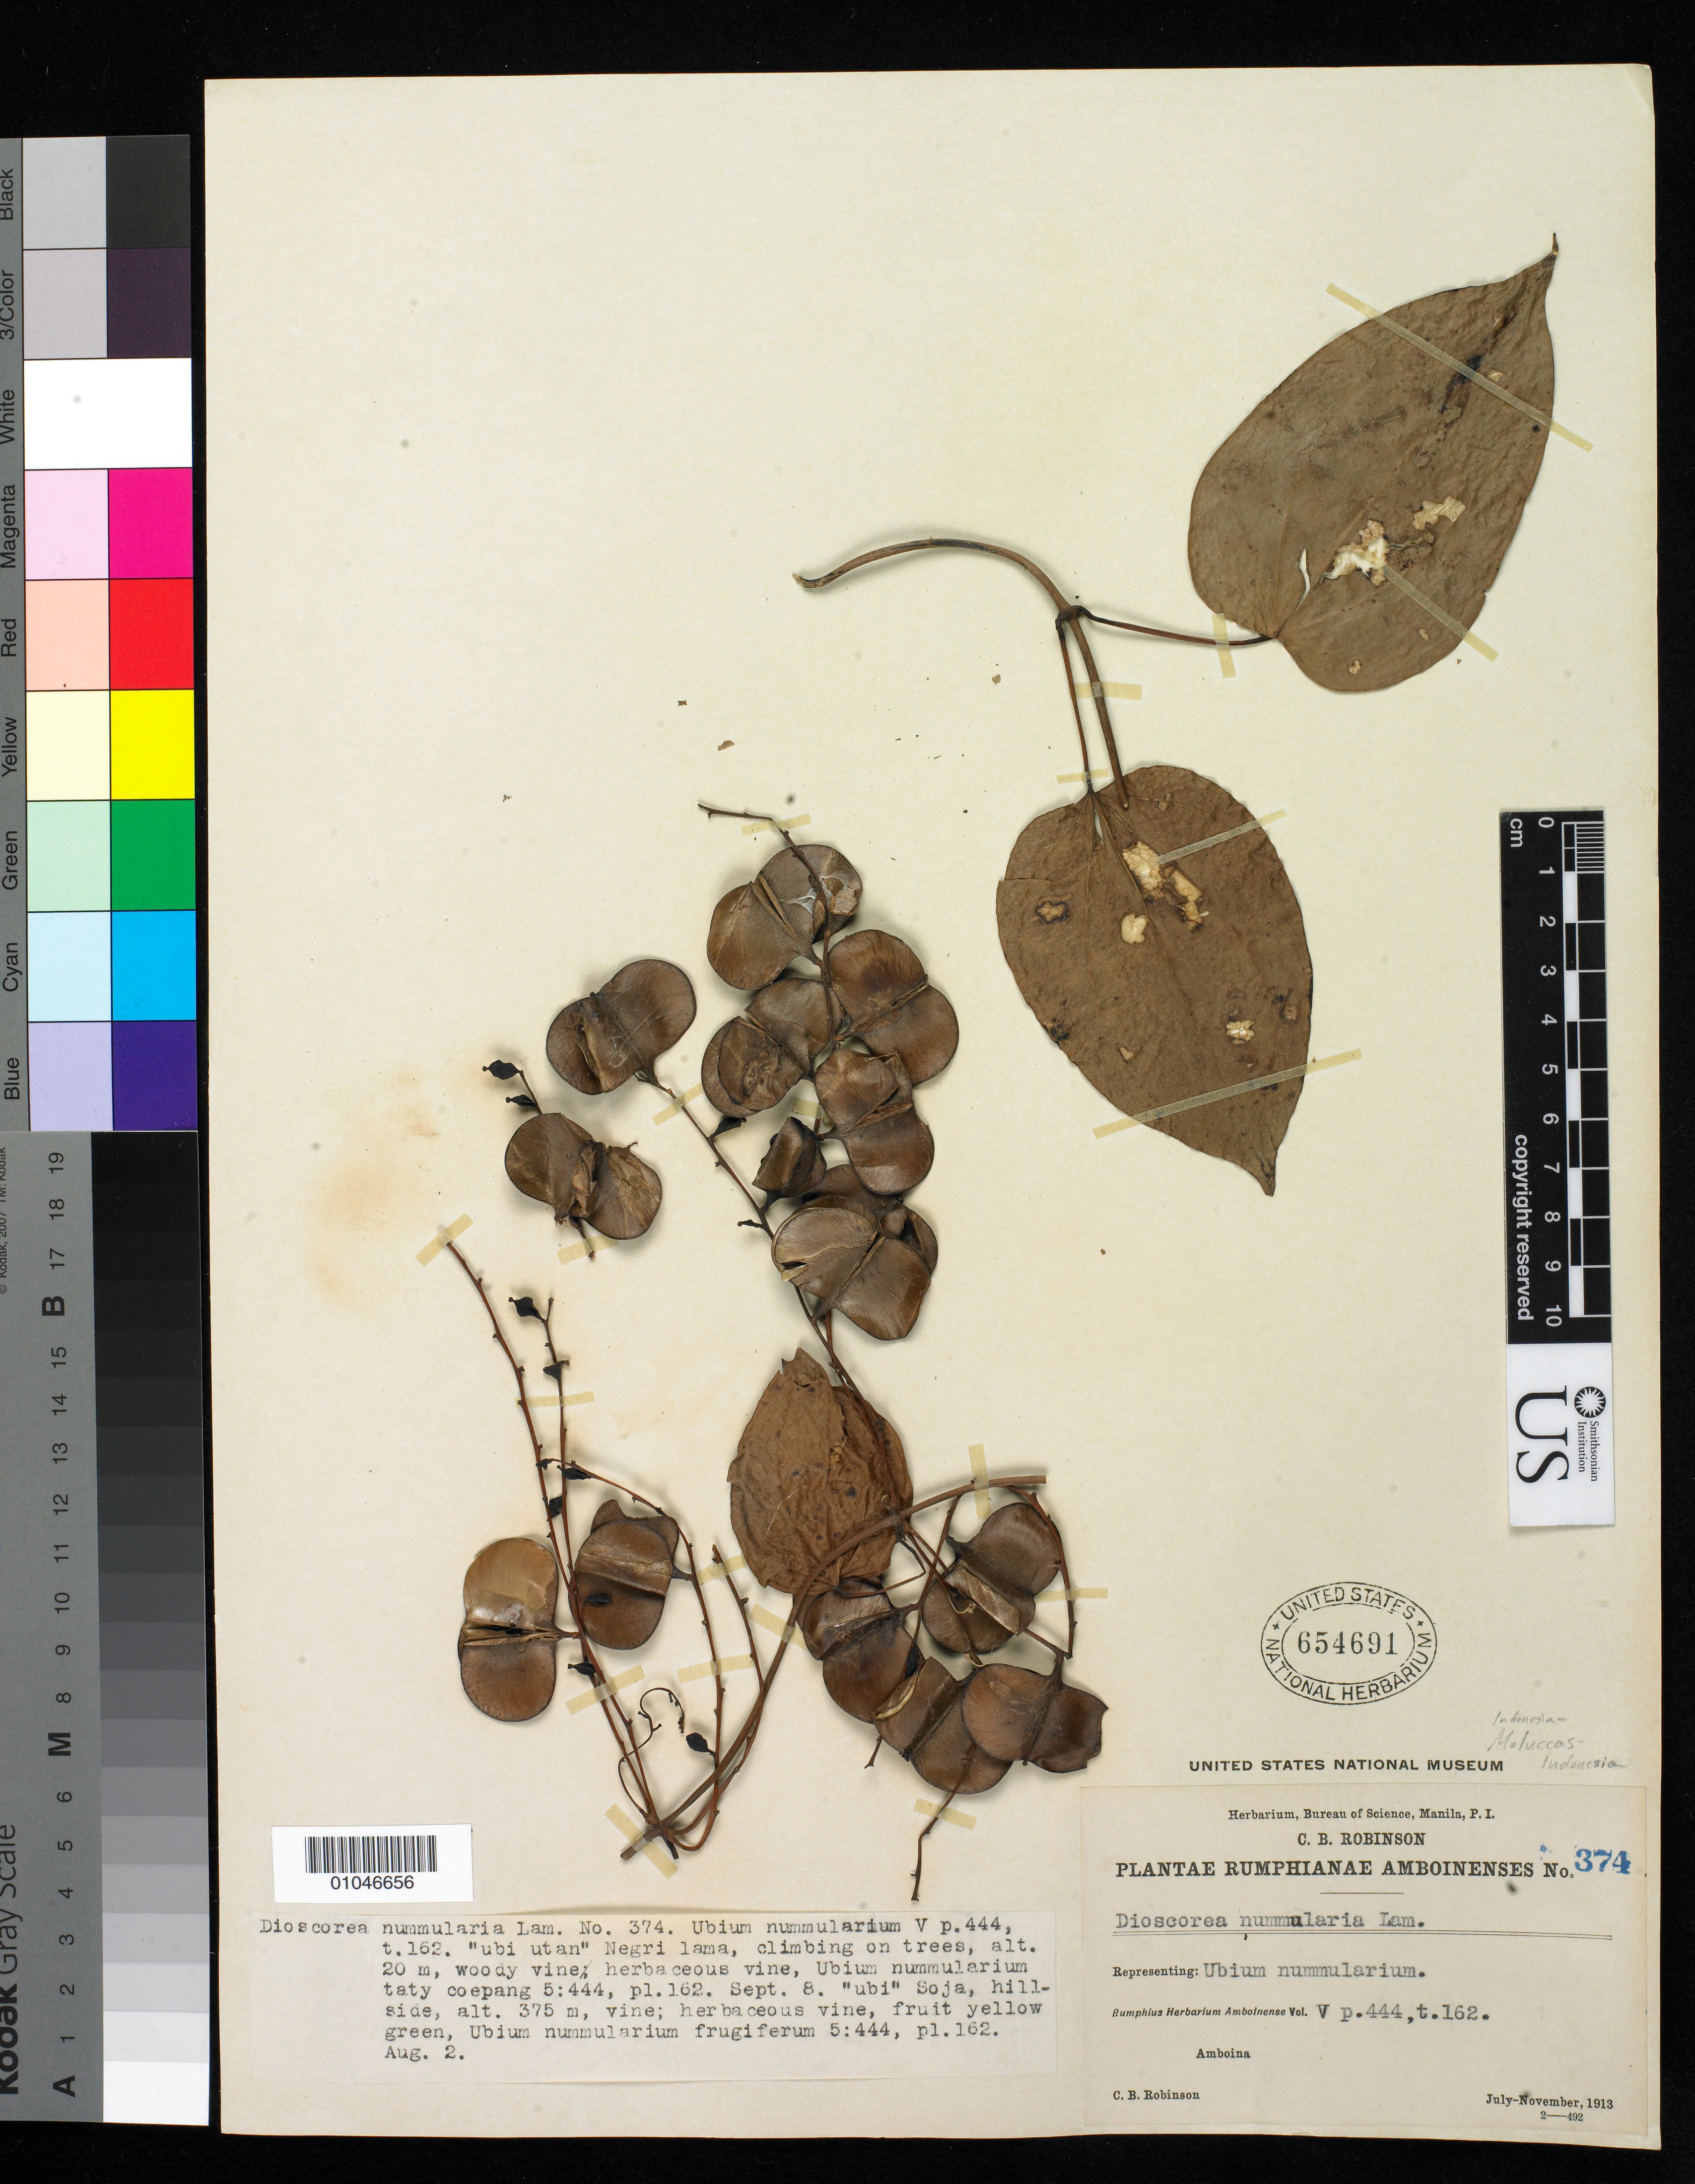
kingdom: Plantae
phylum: Tracheophyta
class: Liliopsida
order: Dioscoreales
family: Dioscoreaceae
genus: Dioscorea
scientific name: Dioscorea nummularia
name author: Lam.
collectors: C. Robinson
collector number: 374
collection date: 1913-08-02,1913-09-08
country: Indonesia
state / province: Maluku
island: Ambon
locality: (apparently two plants on sheet) 1) Negri lama, alt 20 m. 2) Soja, hillside, 375 m. Amboina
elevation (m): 20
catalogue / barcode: US 654691